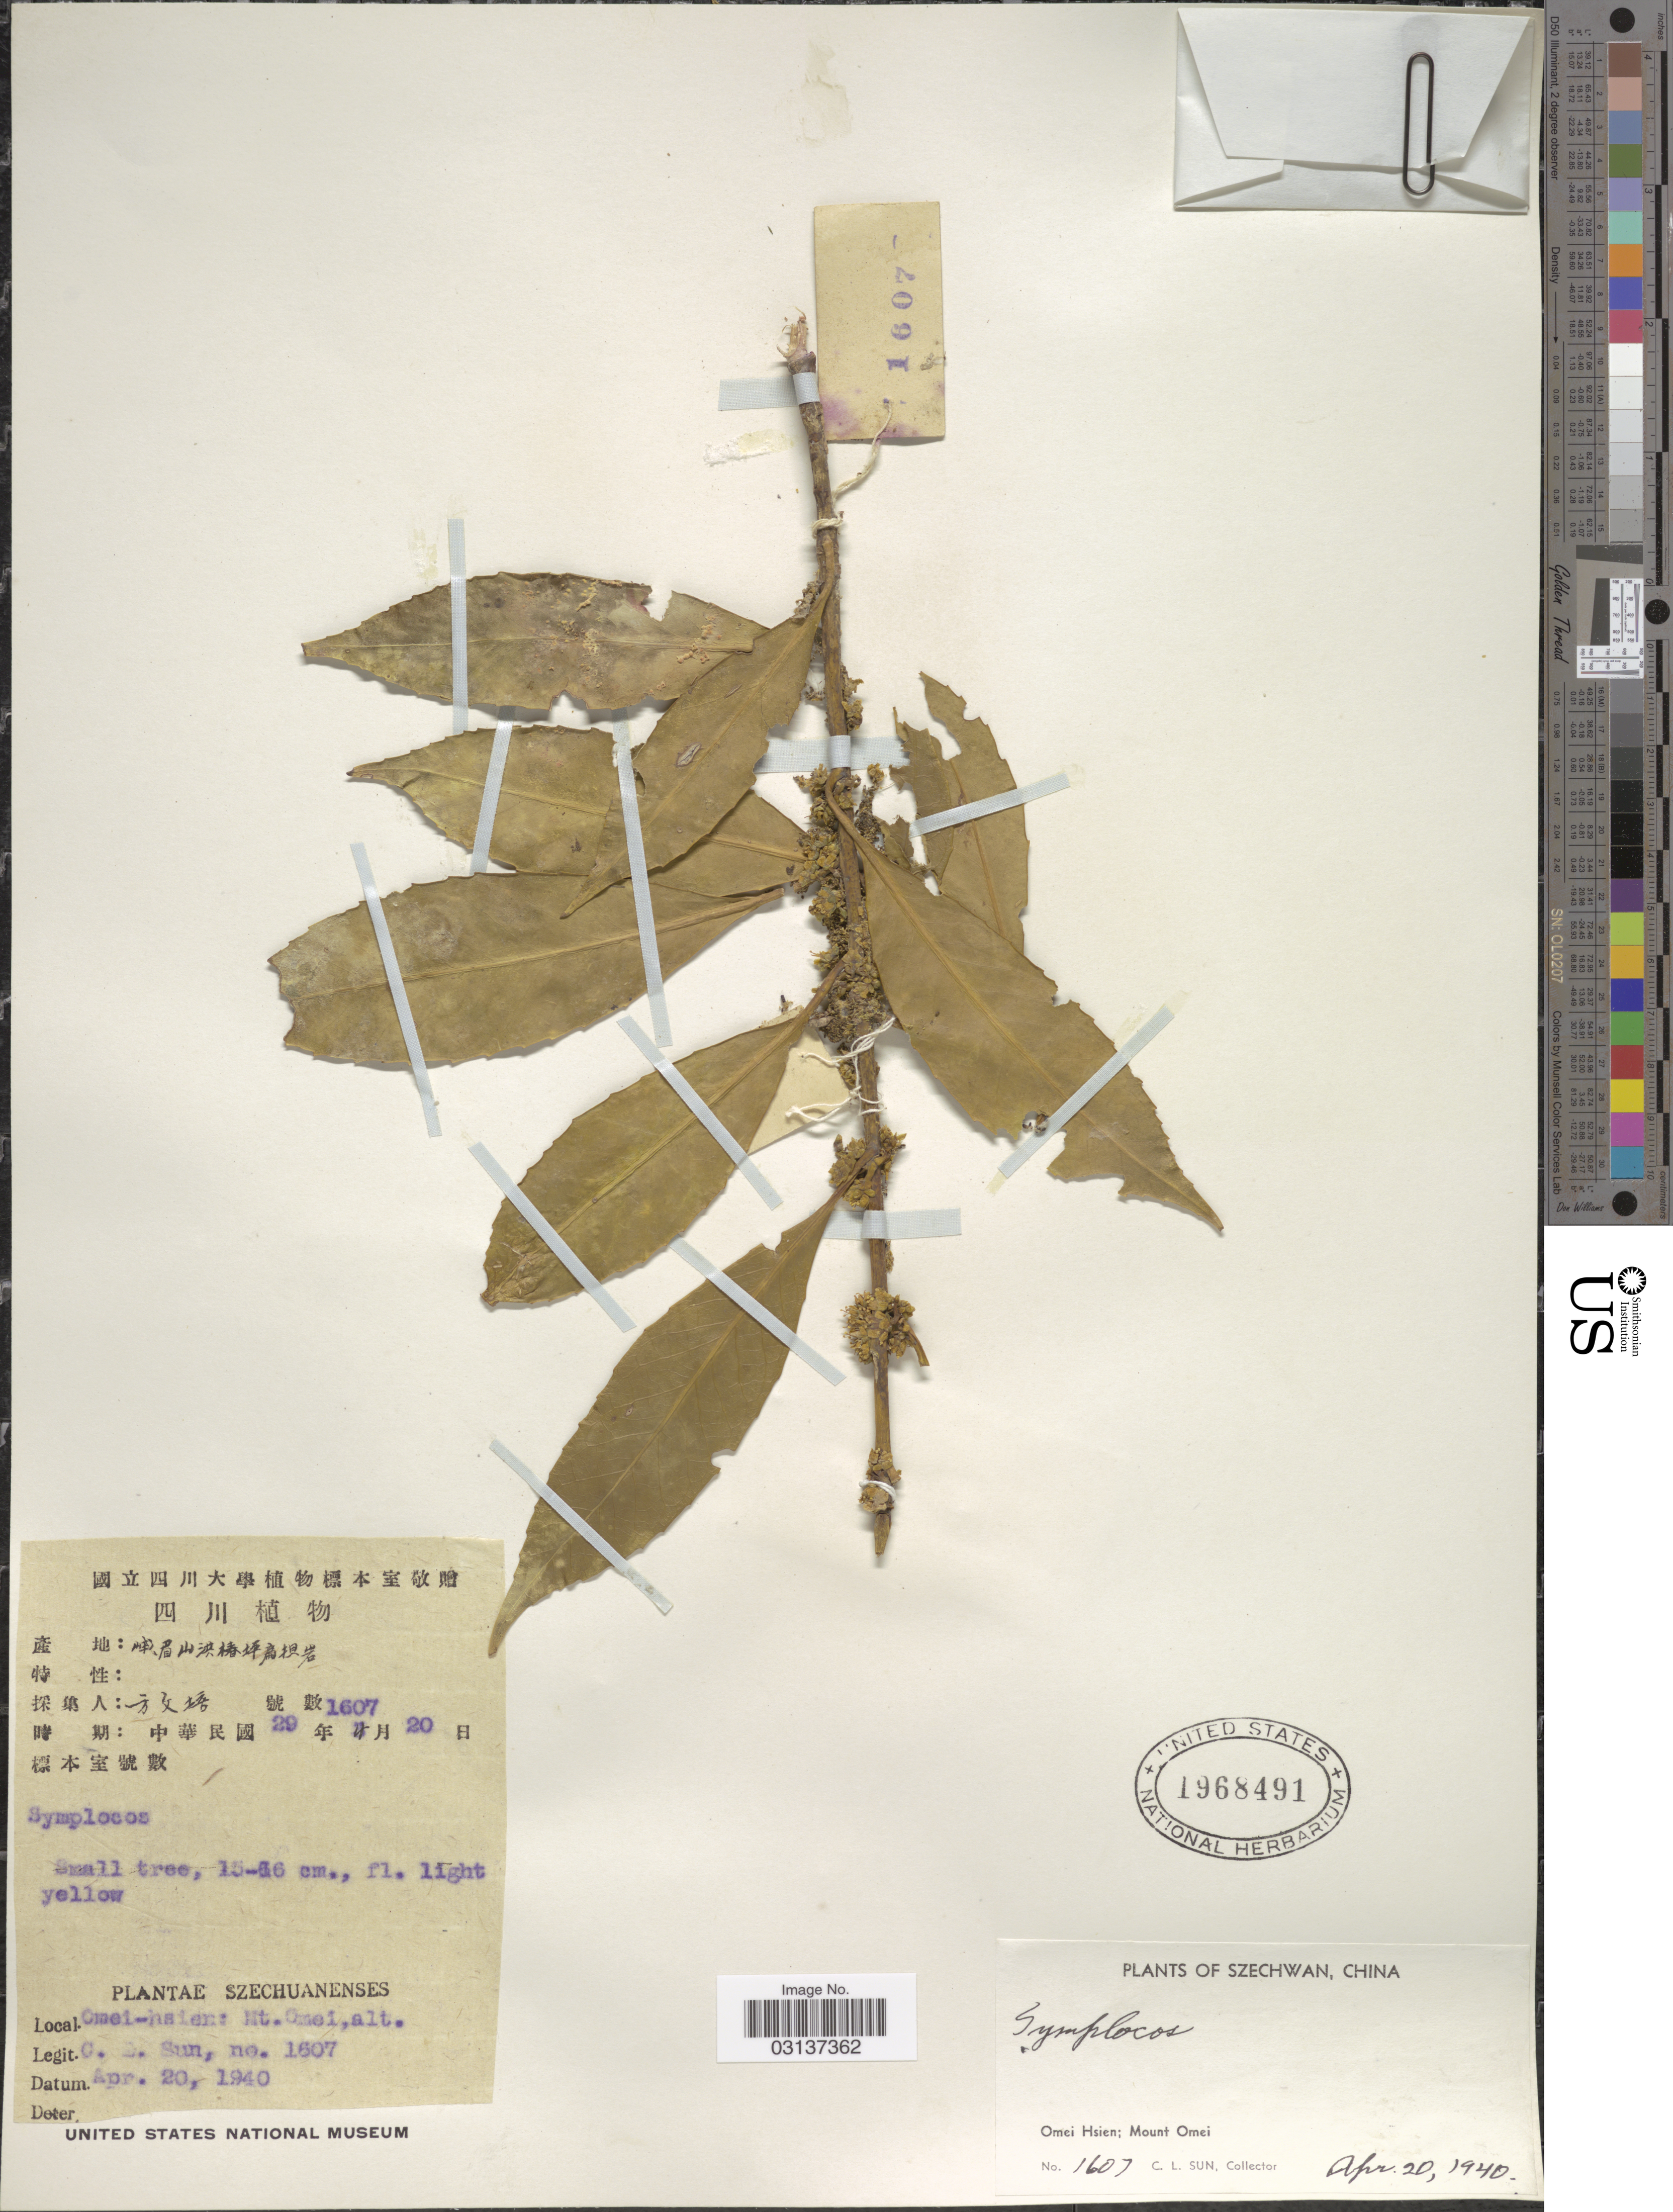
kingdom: Plantae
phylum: Tracheophyta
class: Magnoliopsida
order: Ericales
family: Symplocaceae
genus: Symplocos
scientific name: Symplocos sp.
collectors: C. Sun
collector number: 1607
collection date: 1940-04-20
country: China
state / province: Sichuan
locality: Szechwan. Omei Hsien; Mount Omei.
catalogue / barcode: US 1968491